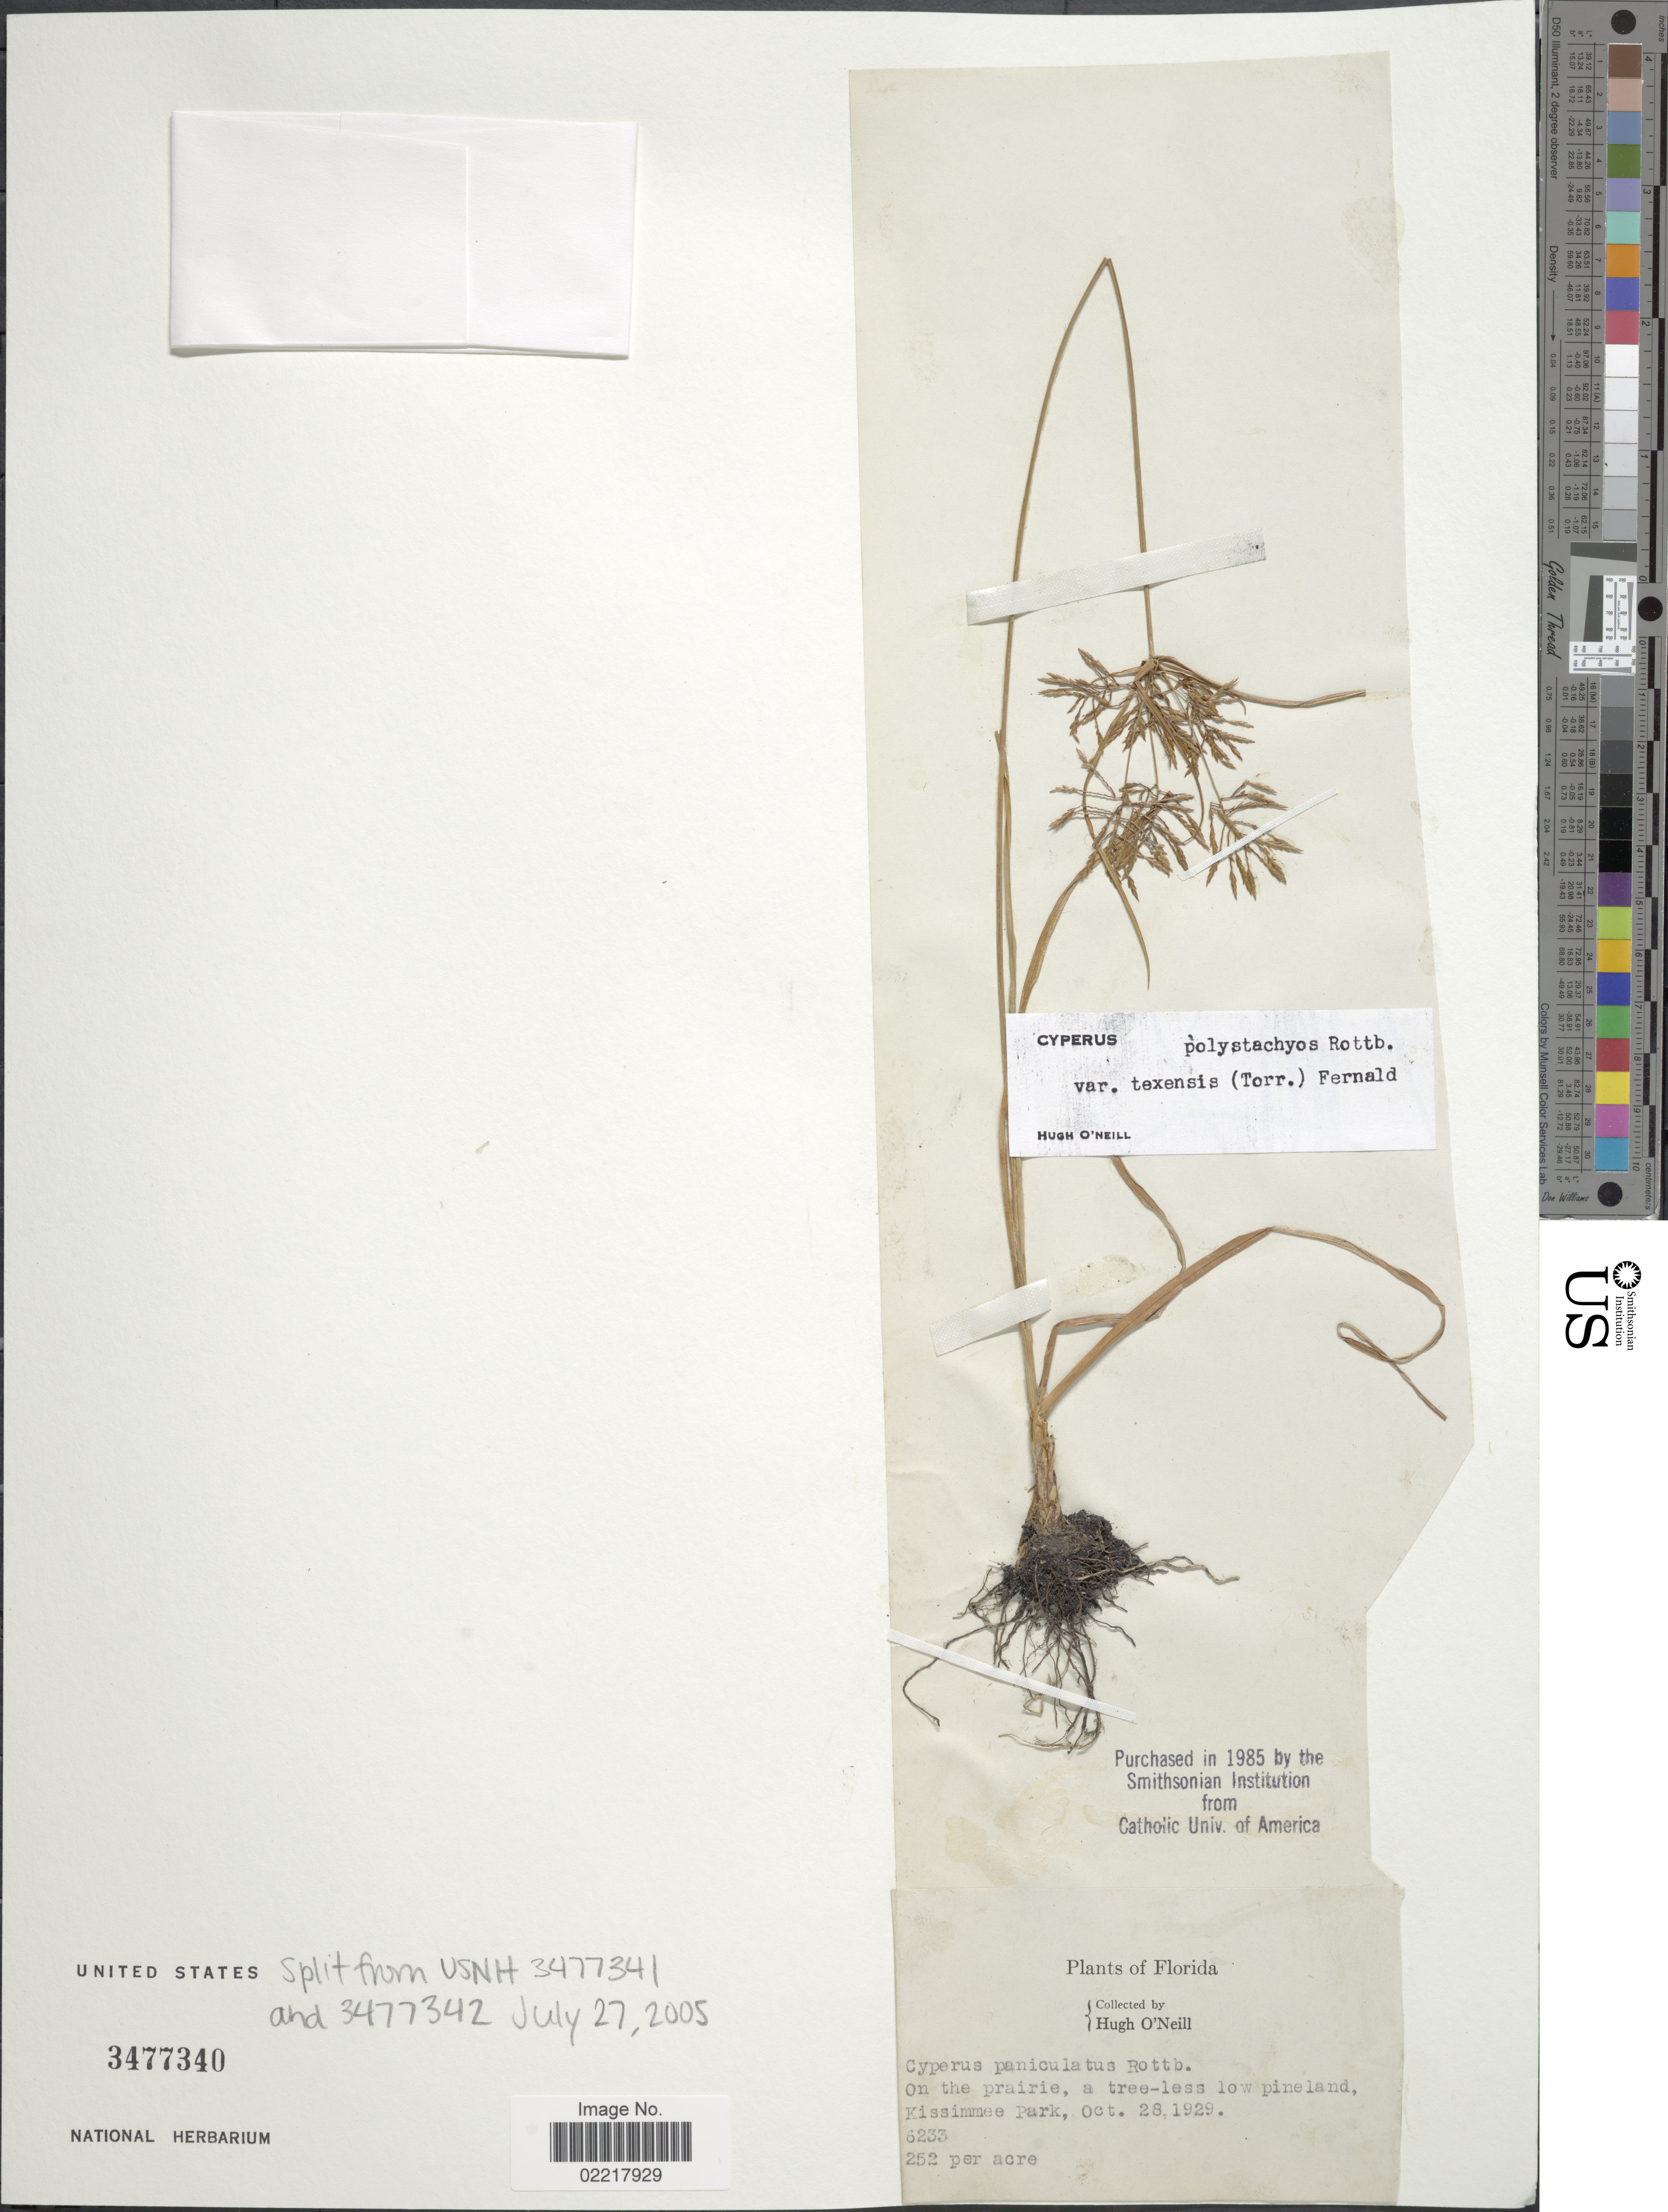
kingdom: Plantae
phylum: Tracheophyta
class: Liliopsida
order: Poales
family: Cyperaceae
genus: Cyperus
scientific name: Cyperus polystachyos var. texensis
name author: (Torr.) Fernald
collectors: H. O'Neill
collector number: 6233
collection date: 1929-10-28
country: United States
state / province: Florida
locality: On the prairie, a tree-less low pineland, Kissimmee Park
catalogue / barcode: US 3477340